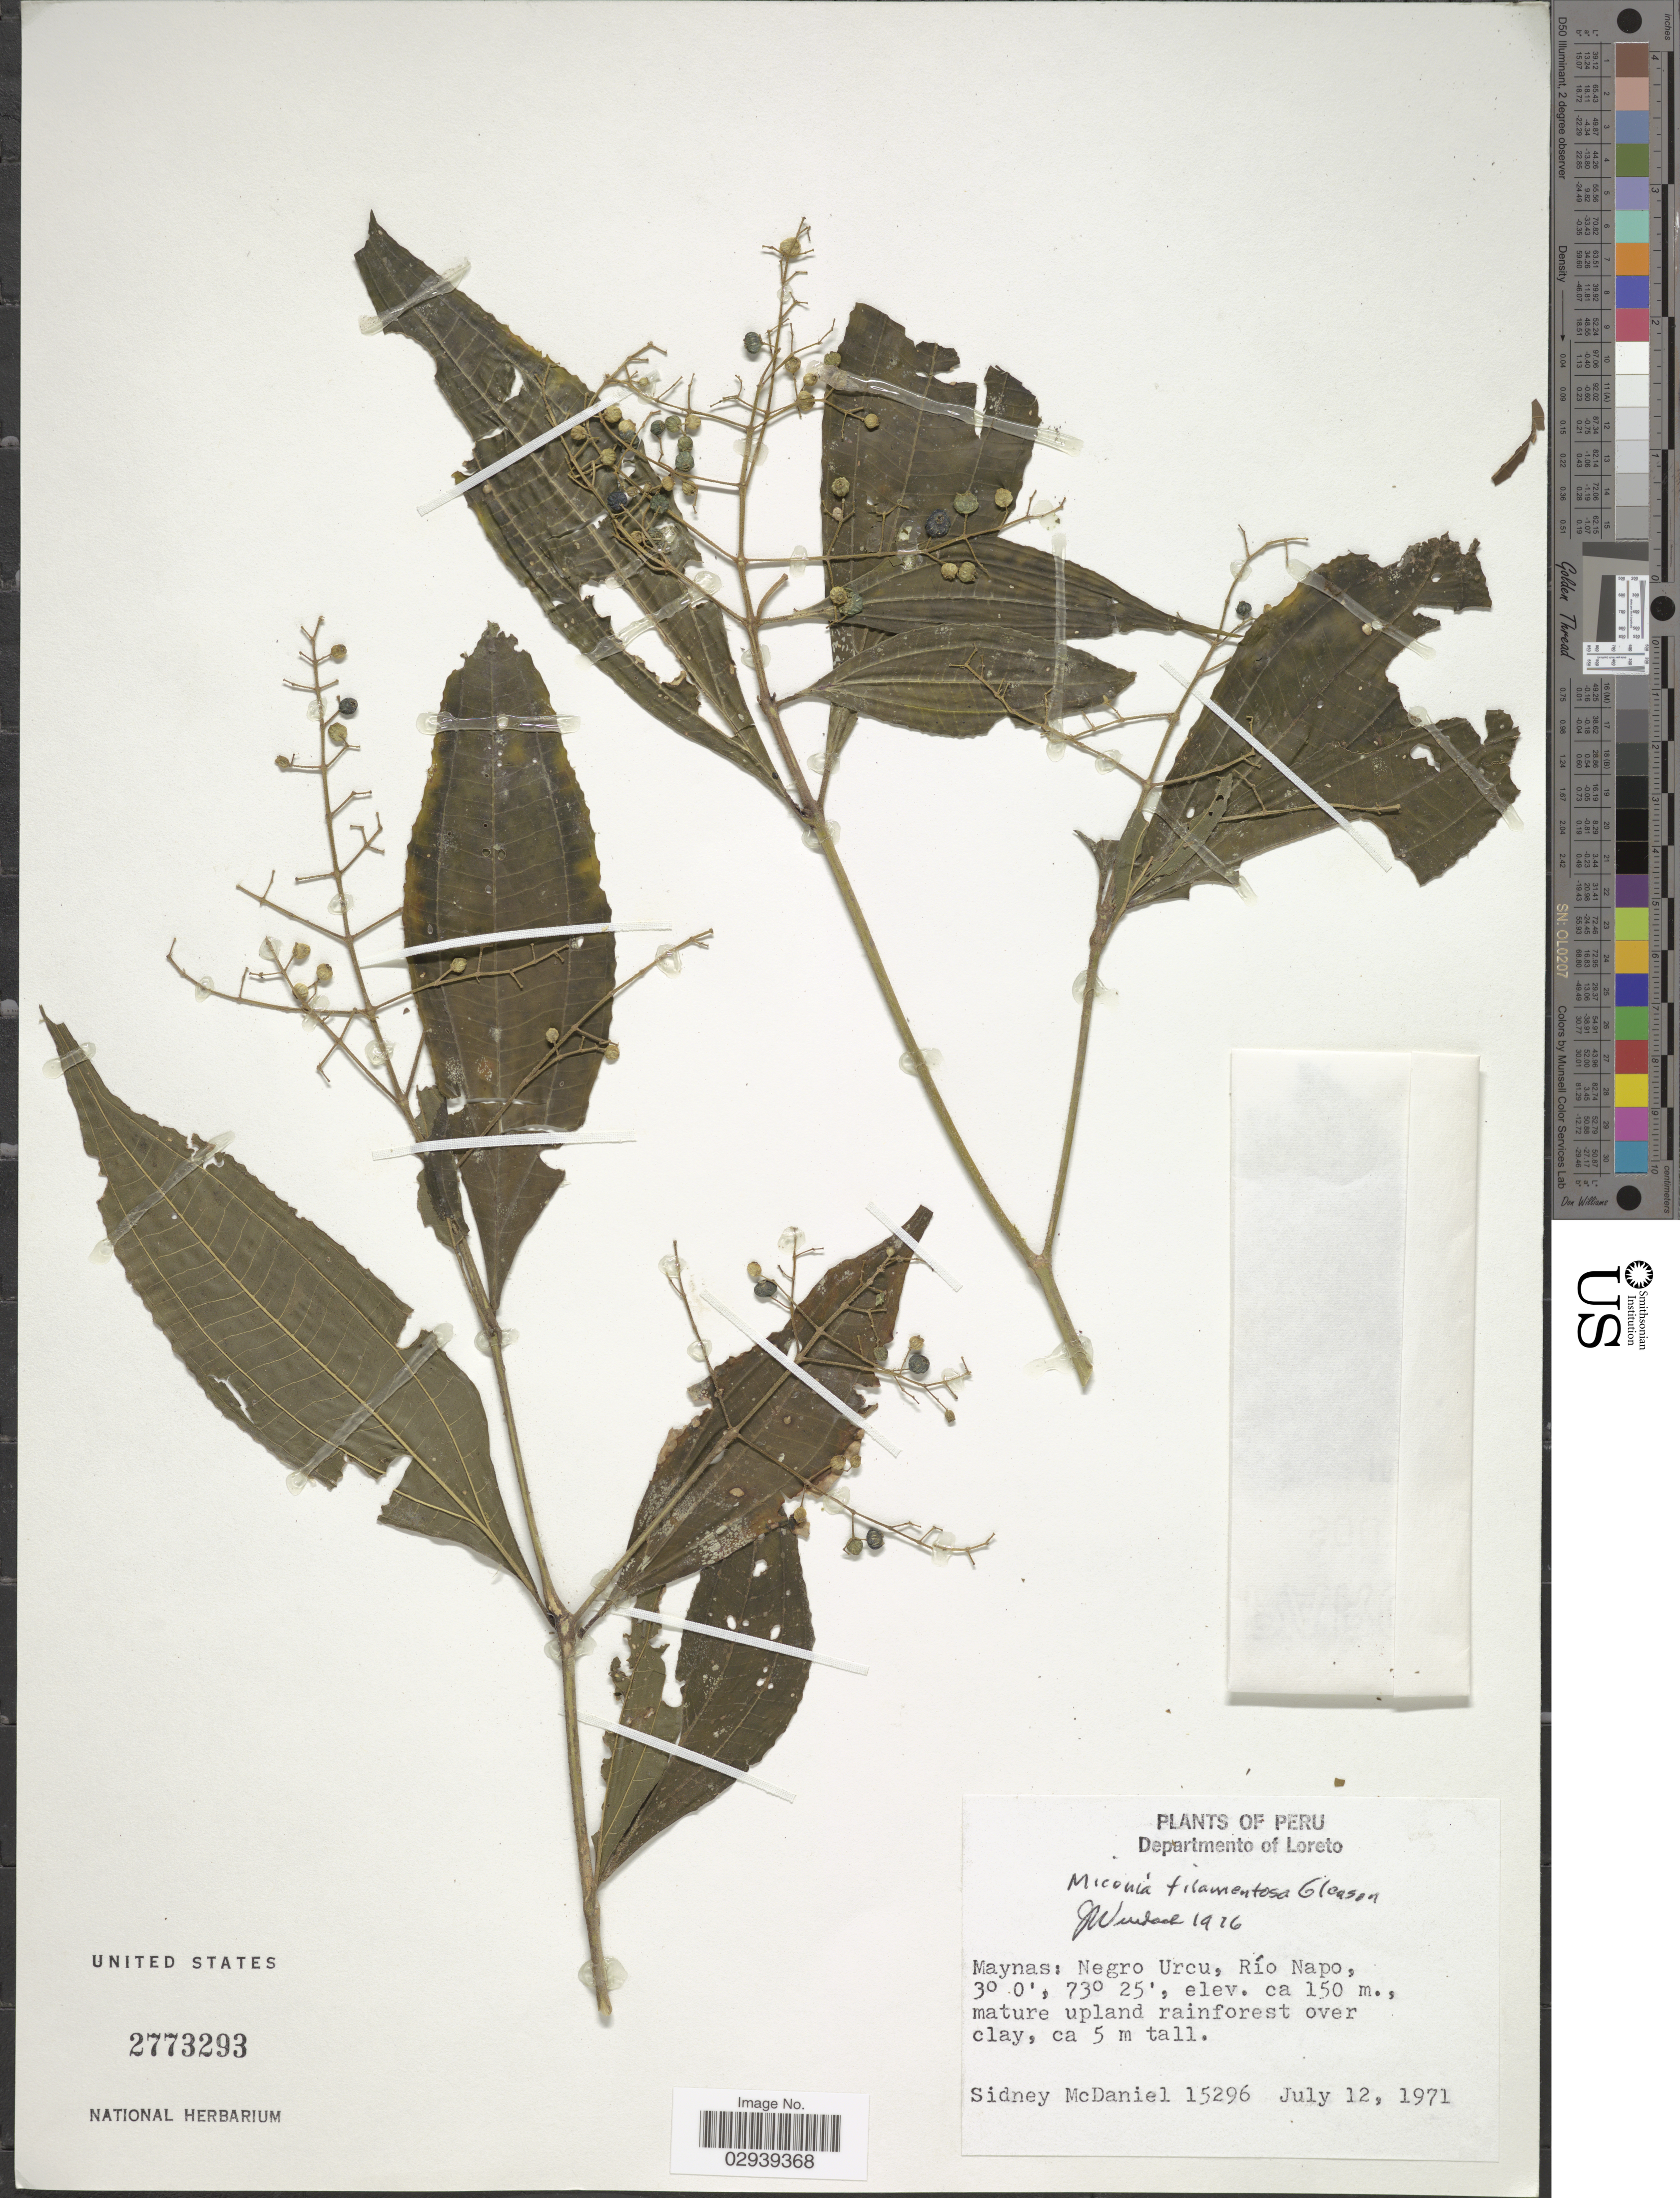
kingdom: Plantae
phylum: Tracheophyta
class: Magnoliopsida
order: Myrtales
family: Melastomataceae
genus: Miconia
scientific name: Miconia filamentosa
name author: Gleason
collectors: S. McDaniel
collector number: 15296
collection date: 1971-07-12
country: Peru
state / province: Loreto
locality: Departmento of Loreto, Maynas: Negro Urcu, Río Napo.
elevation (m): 150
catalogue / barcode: US 2773293